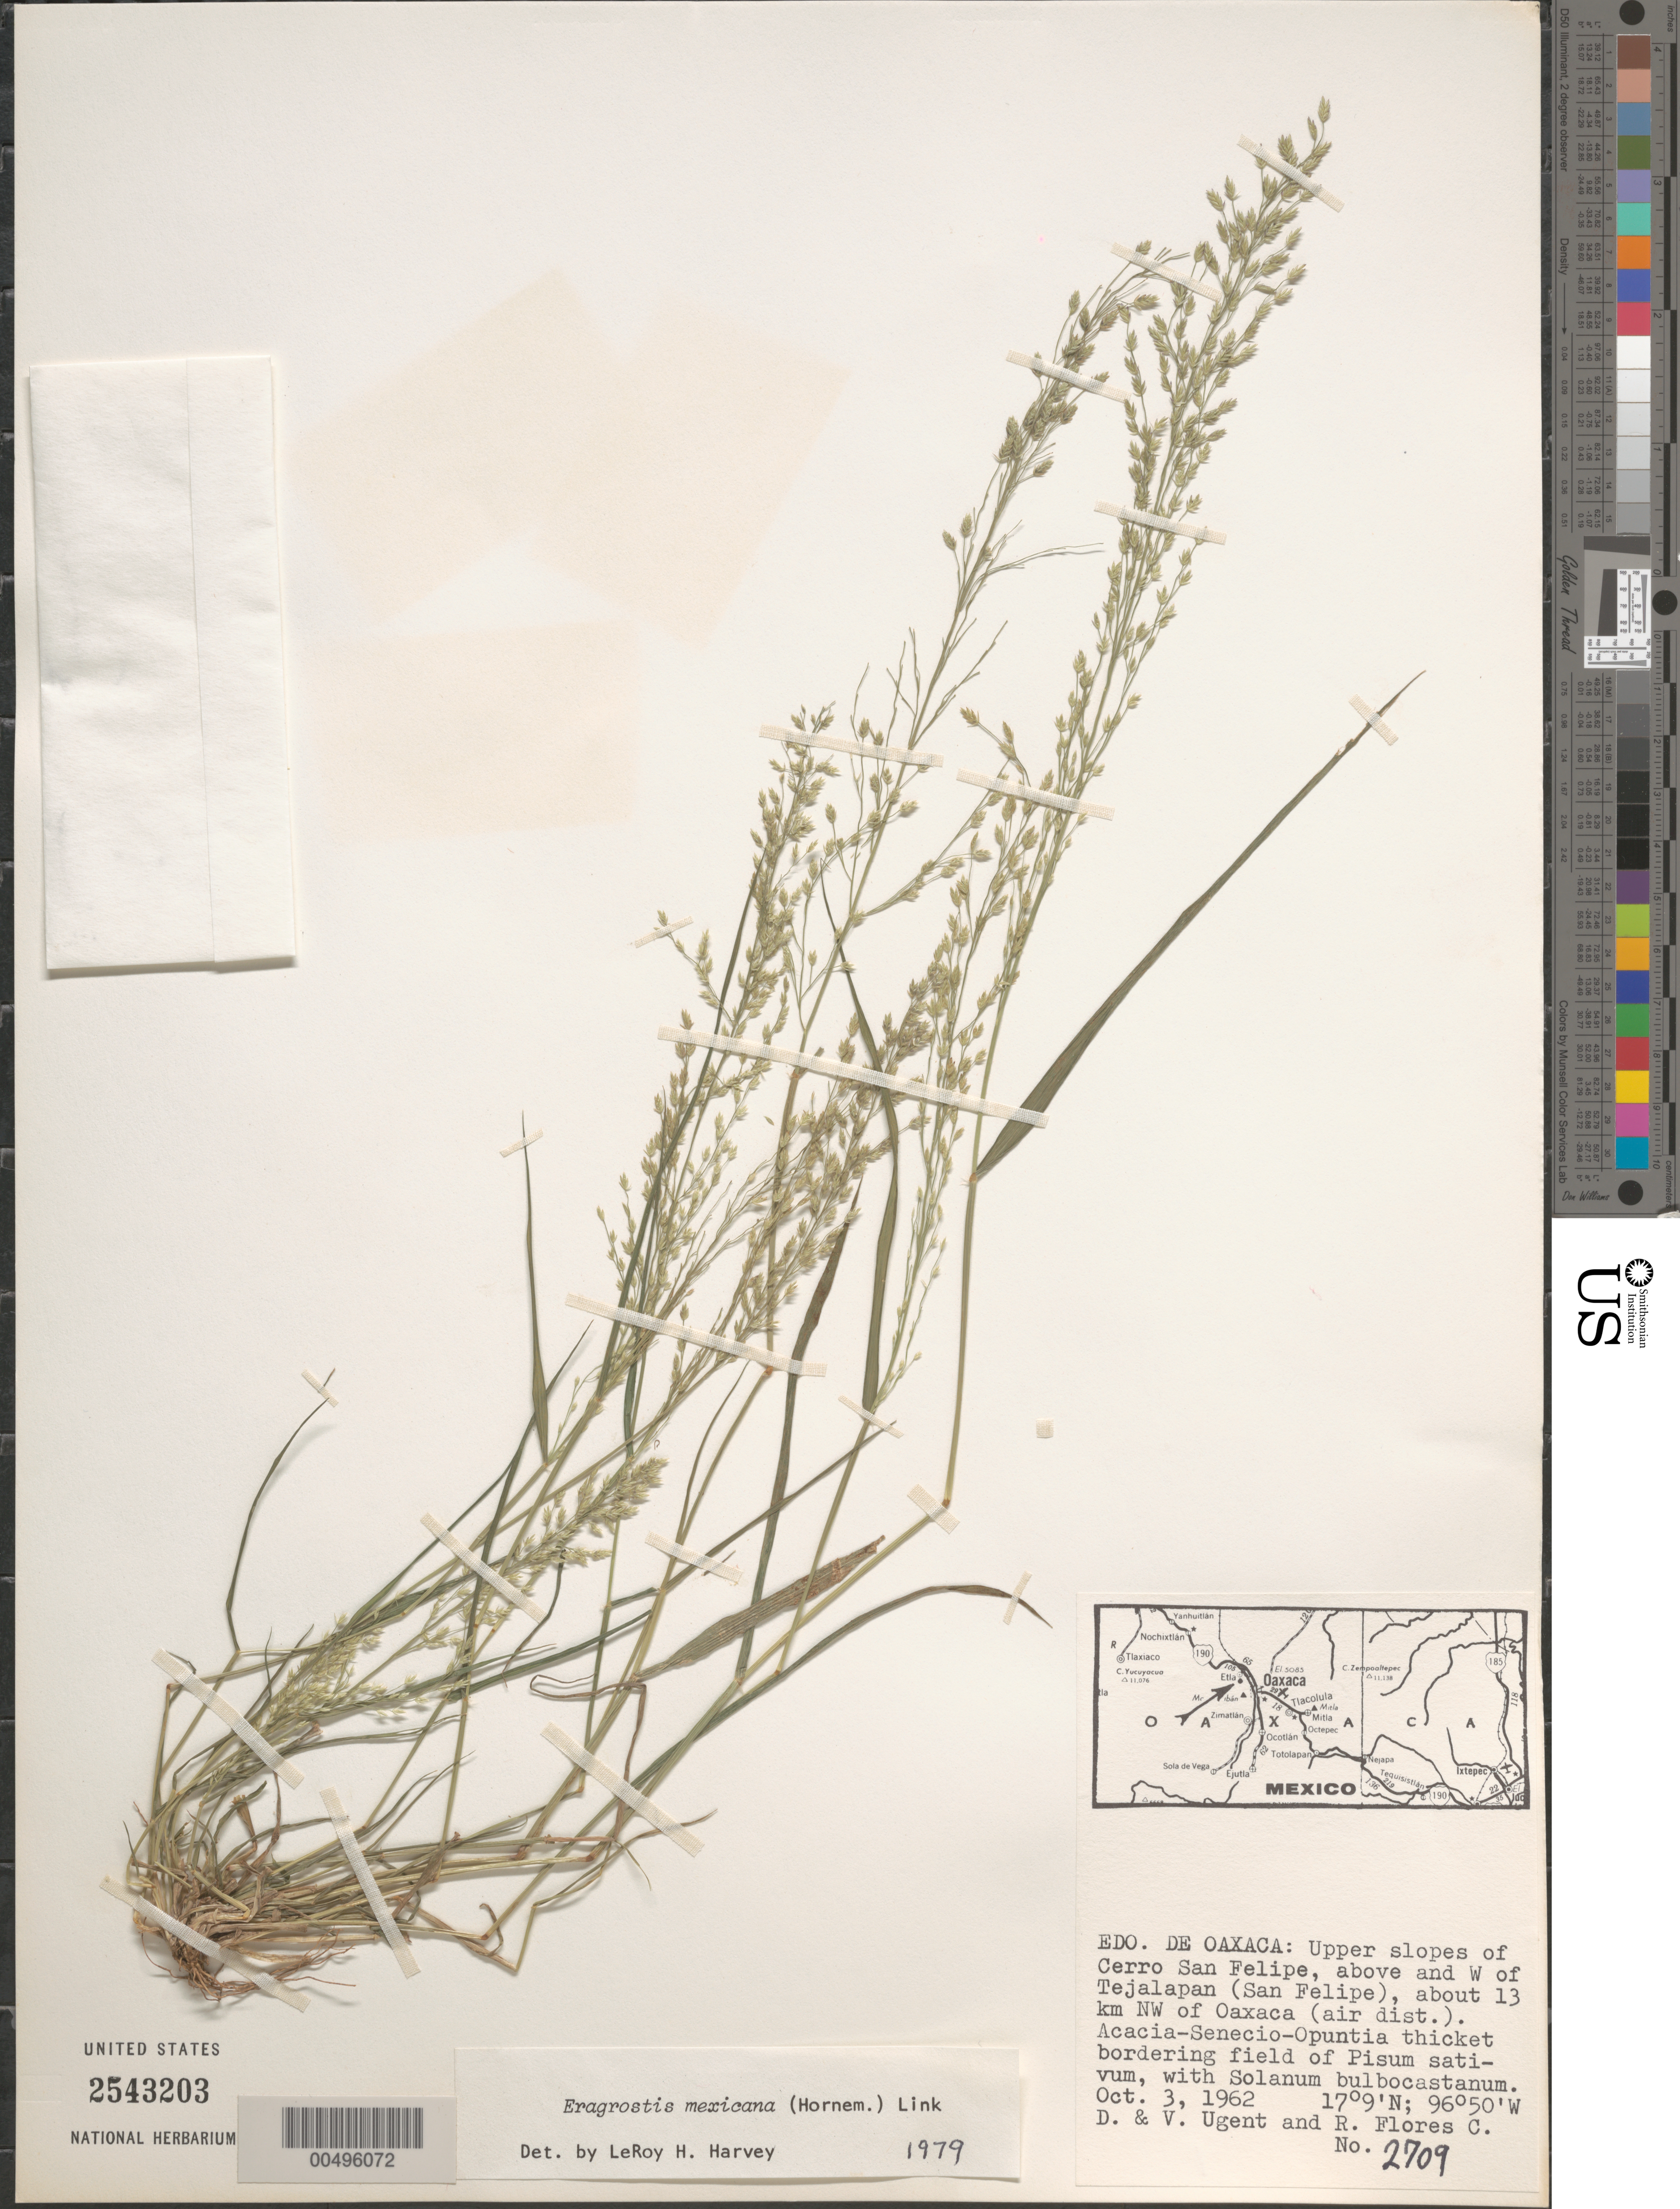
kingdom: Plantae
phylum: Tracheophyta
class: Liliopsida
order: Poales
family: Poaceae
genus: Eragrostis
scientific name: Eragrostis mexicana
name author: (Hornem.) Link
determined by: Harvey, L. H.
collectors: D. Ugent, V. Ugent & R. Flores-C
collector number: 2709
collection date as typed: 3 Oct 1962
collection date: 1962-10-03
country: Mexico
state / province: Oaxaca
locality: Upper slopes of Cerro San Felipe, above and W of Tejalapan (San Felipe), about 13 km NW of Oaxaca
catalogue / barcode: US 2543203